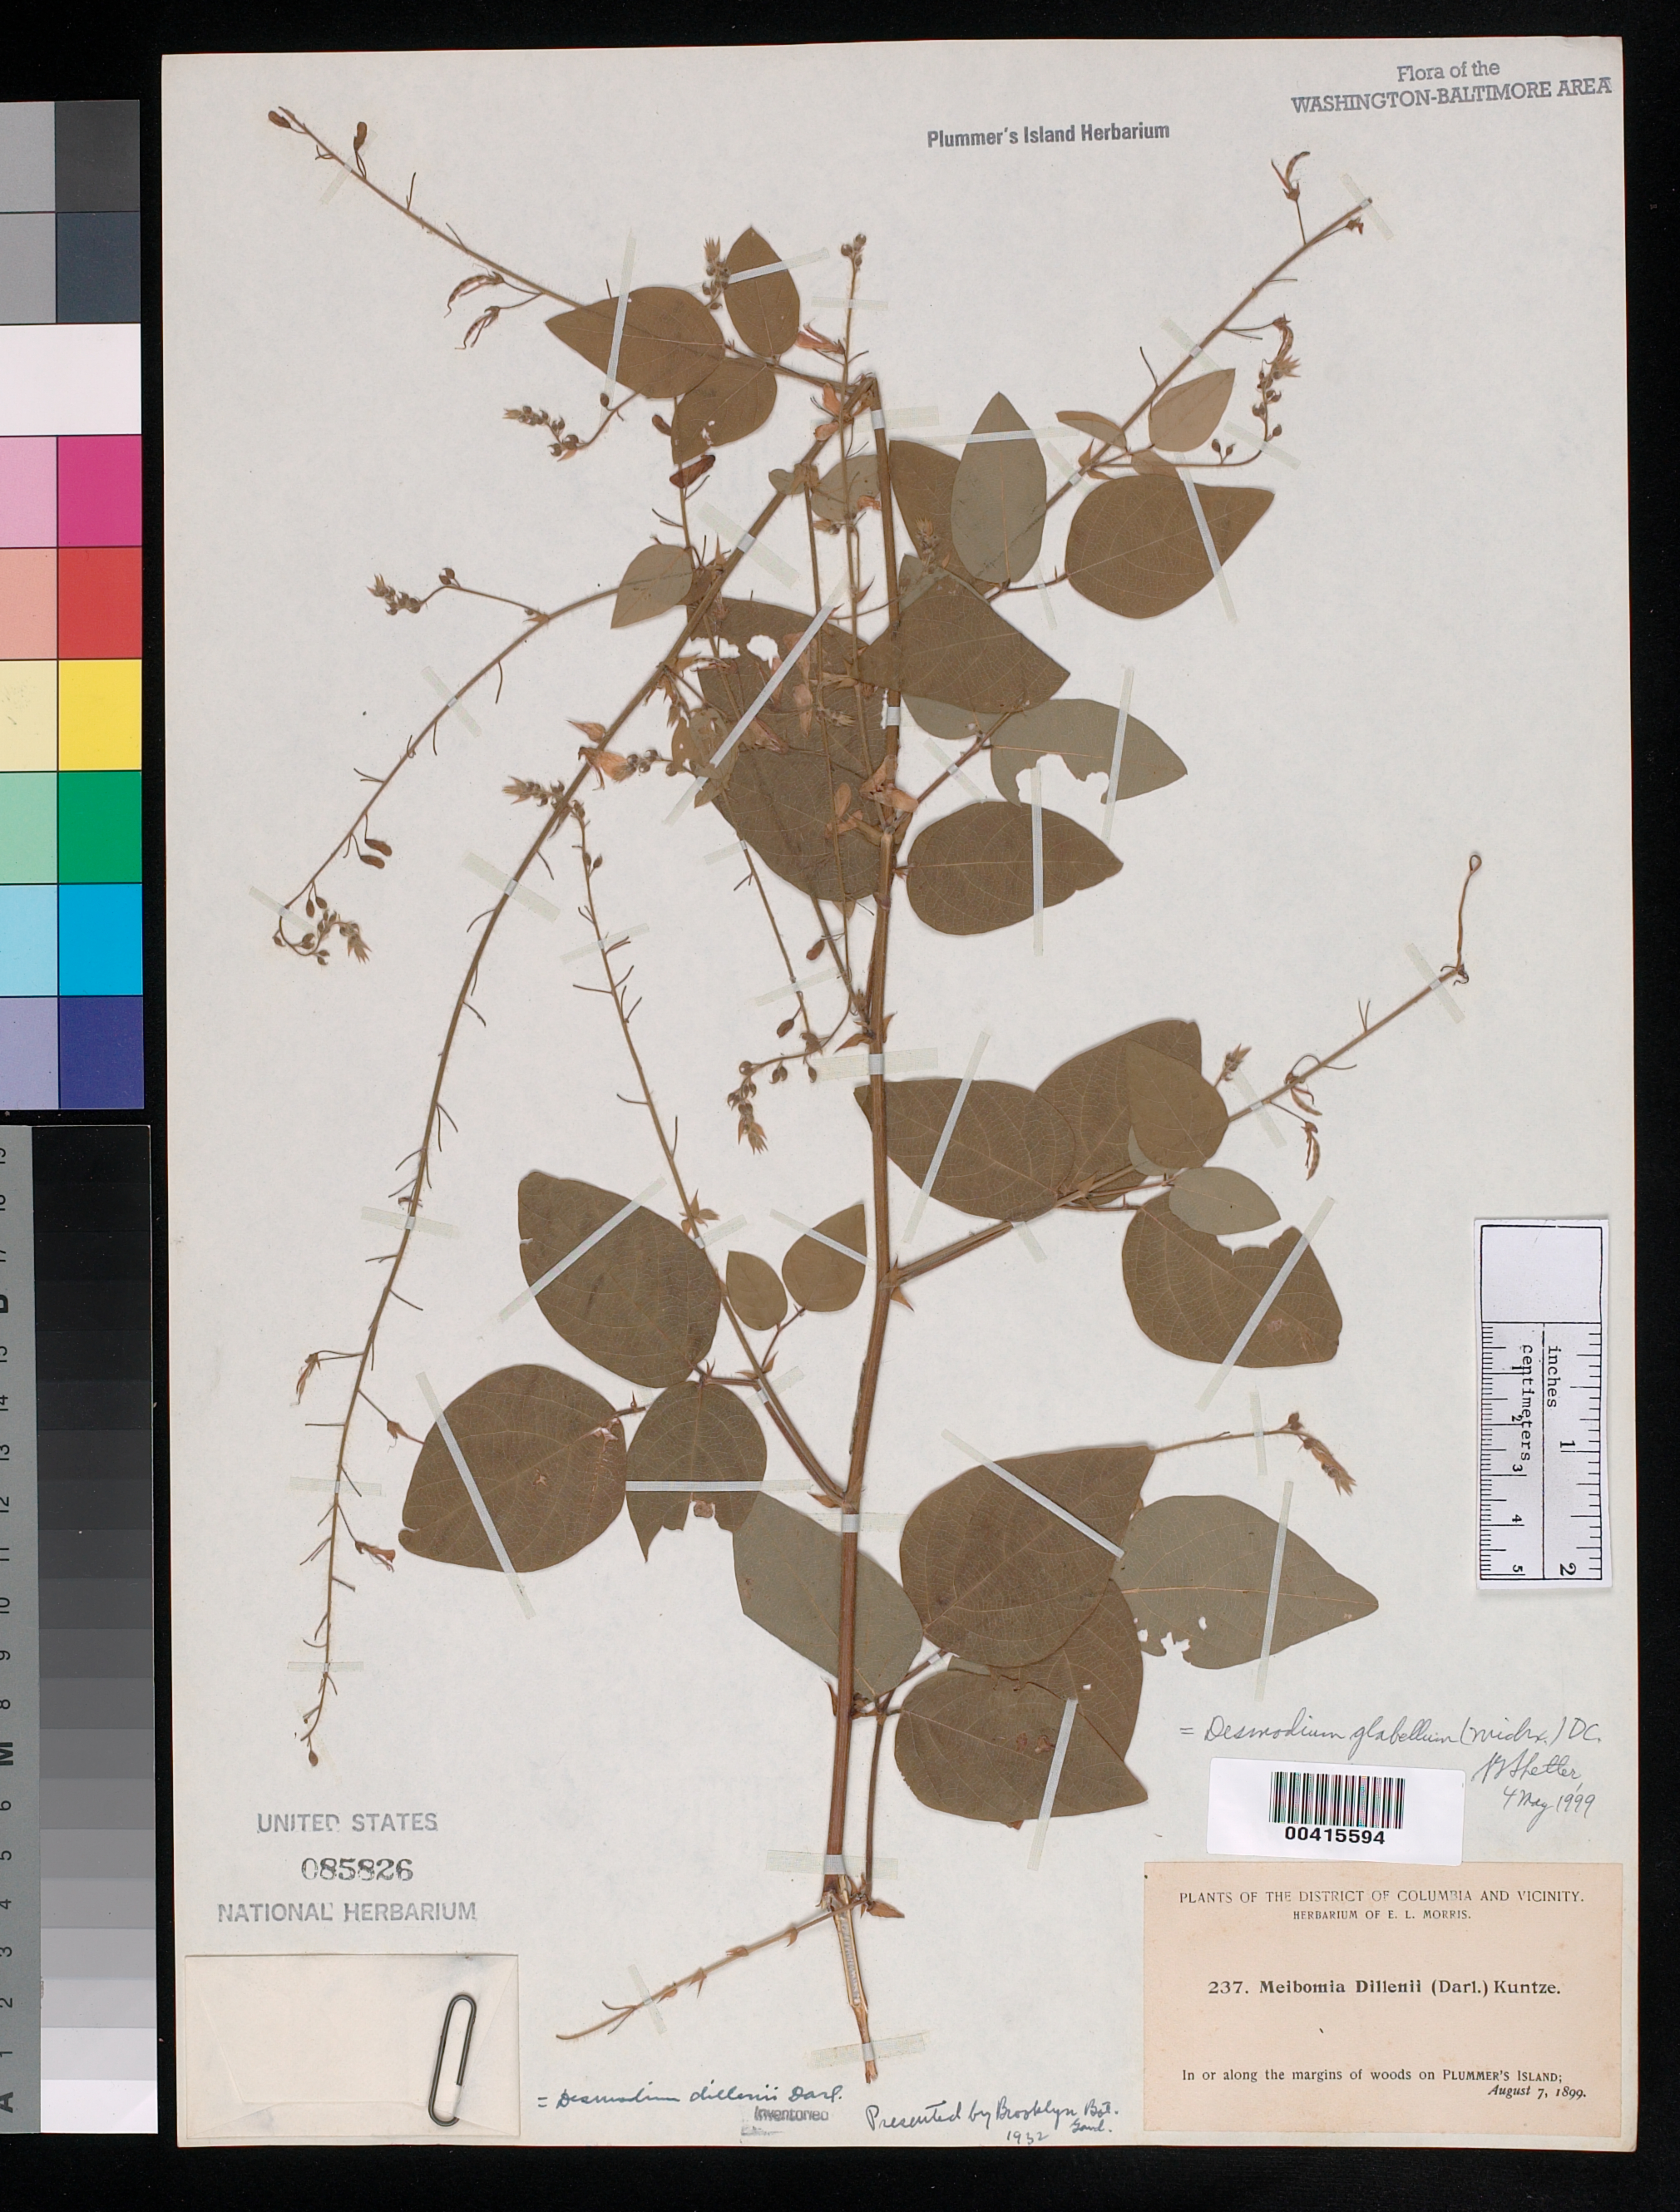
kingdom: Plantae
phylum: Tracheophyta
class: Magnoliopsida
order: Fabales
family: Fabaceae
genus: Desmodium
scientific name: Desmodium glabellum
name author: (Michx.) DC.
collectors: E. L. Morris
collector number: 237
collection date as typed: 07 Aug 1899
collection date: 1899-08-07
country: United States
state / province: Maryland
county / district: Montgomery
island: Plummers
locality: Plummer's Island Plummers Island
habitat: In or along margins of woods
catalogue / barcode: US 85826